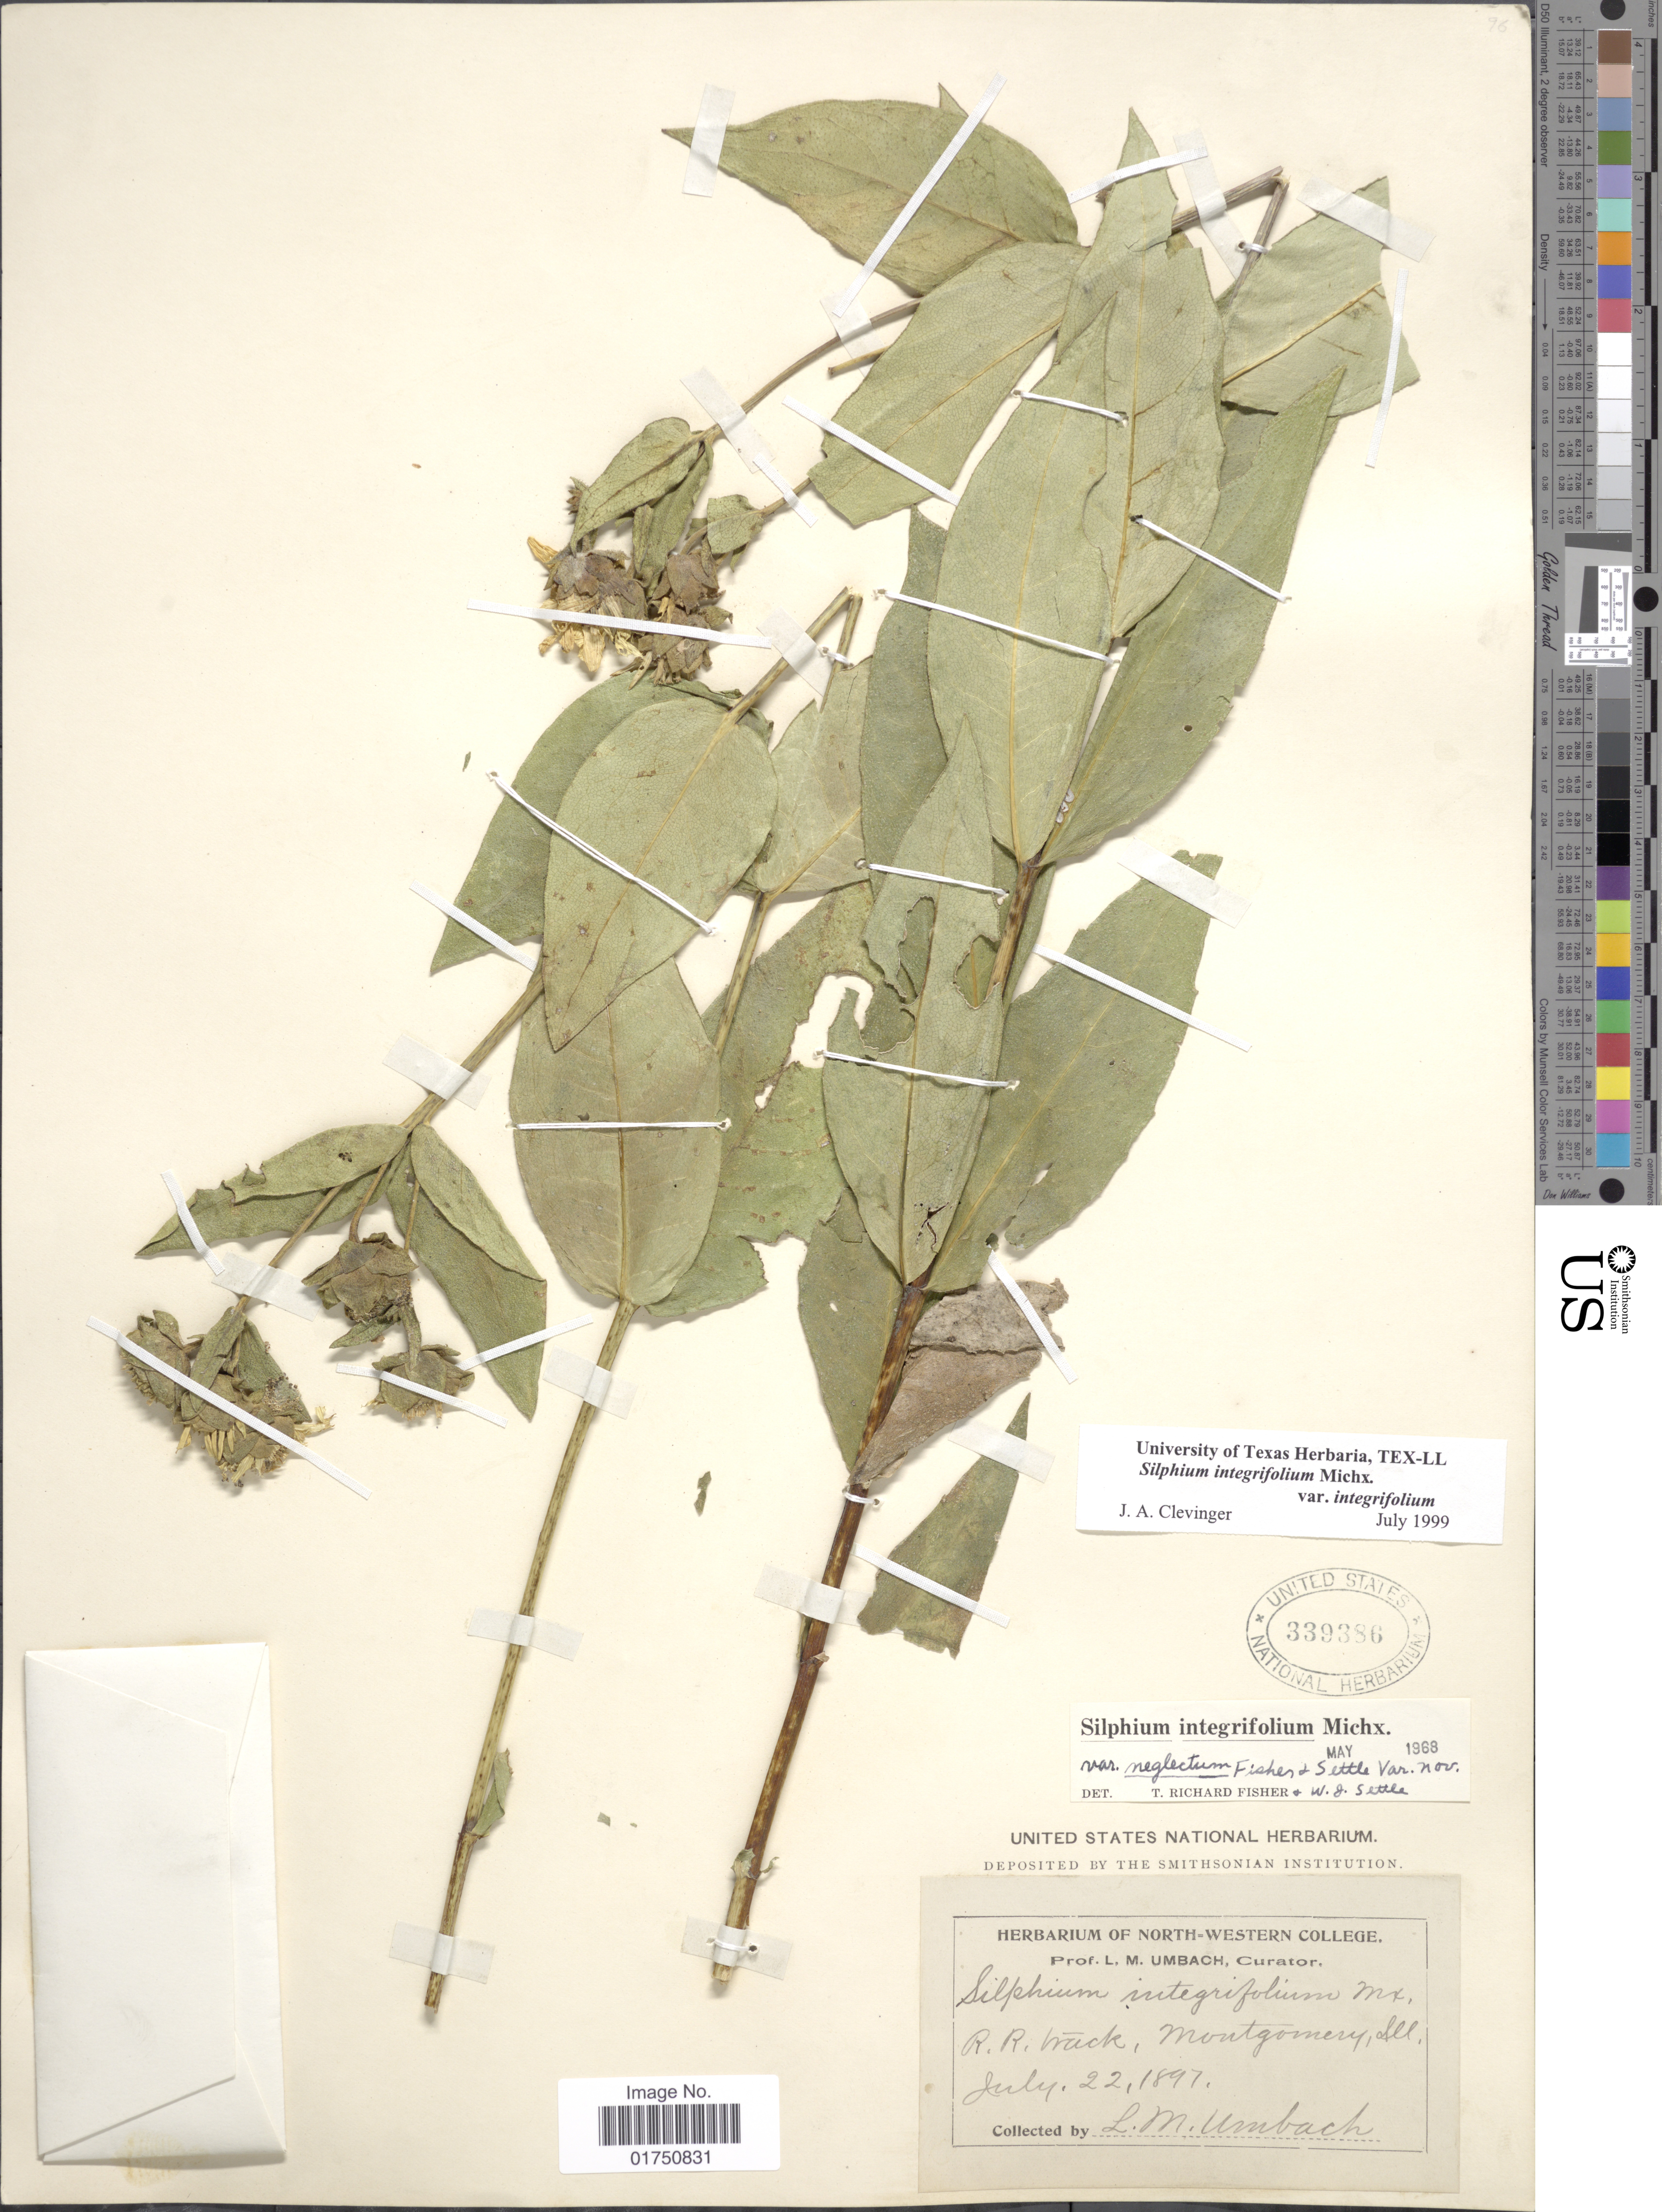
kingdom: Plantae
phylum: Tracheophyta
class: Magnoliopsida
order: Asterales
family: Asteraceae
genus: Silphium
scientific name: Silphium integrifolium var. integrifolium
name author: Michx.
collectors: L. M. Umbach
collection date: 1897-07-22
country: United States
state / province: Illinois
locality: R.R. track, Montgomery, Ill.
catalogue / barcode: US 339386